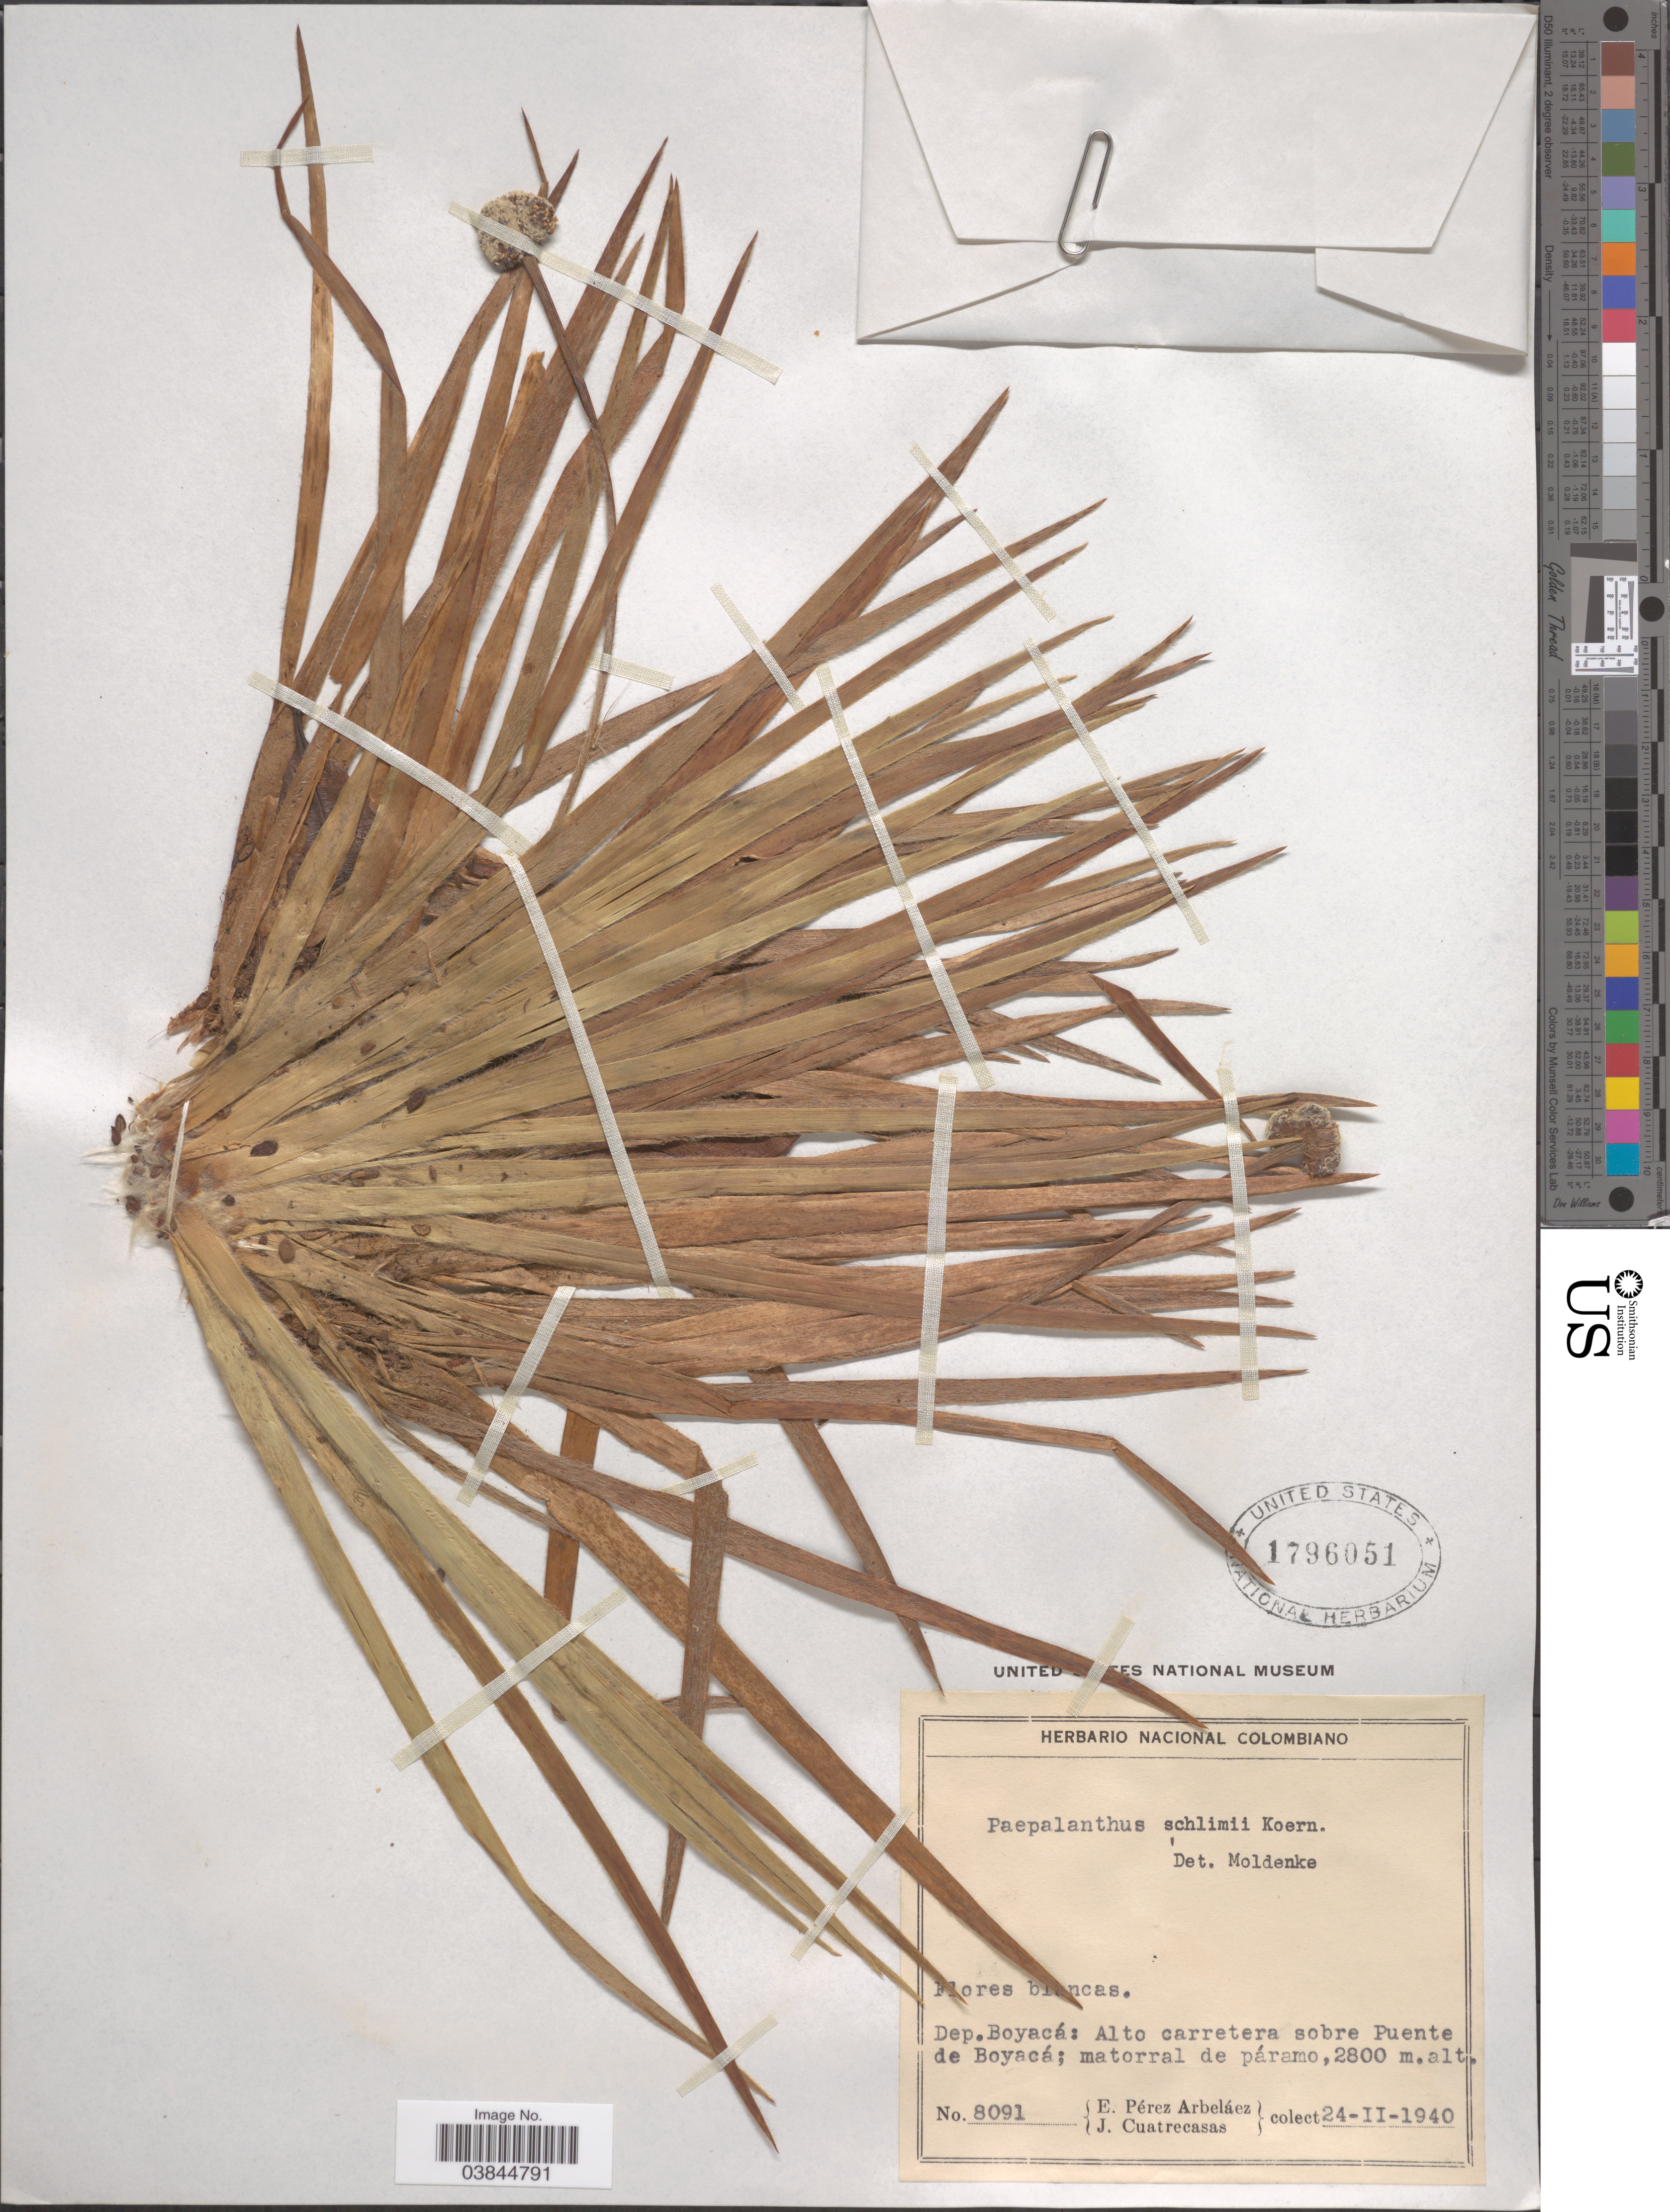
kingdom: Plantae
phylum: Tracheophyta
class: Liliopsida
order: Poales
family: Eriocaulaceae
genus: Paepalanthus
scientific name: Paepalanthus schlimii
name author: Körn.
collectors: E. Pérez Arbeláez & J. Cuatrecasas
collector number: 8091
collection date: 1940-02-24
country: Colombia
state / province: Boyacá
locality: Dep.Boyacá: Alto carretera sobre Puente de Boyacá; matorral de páramo.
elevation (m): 2800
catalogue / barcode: US 1796051